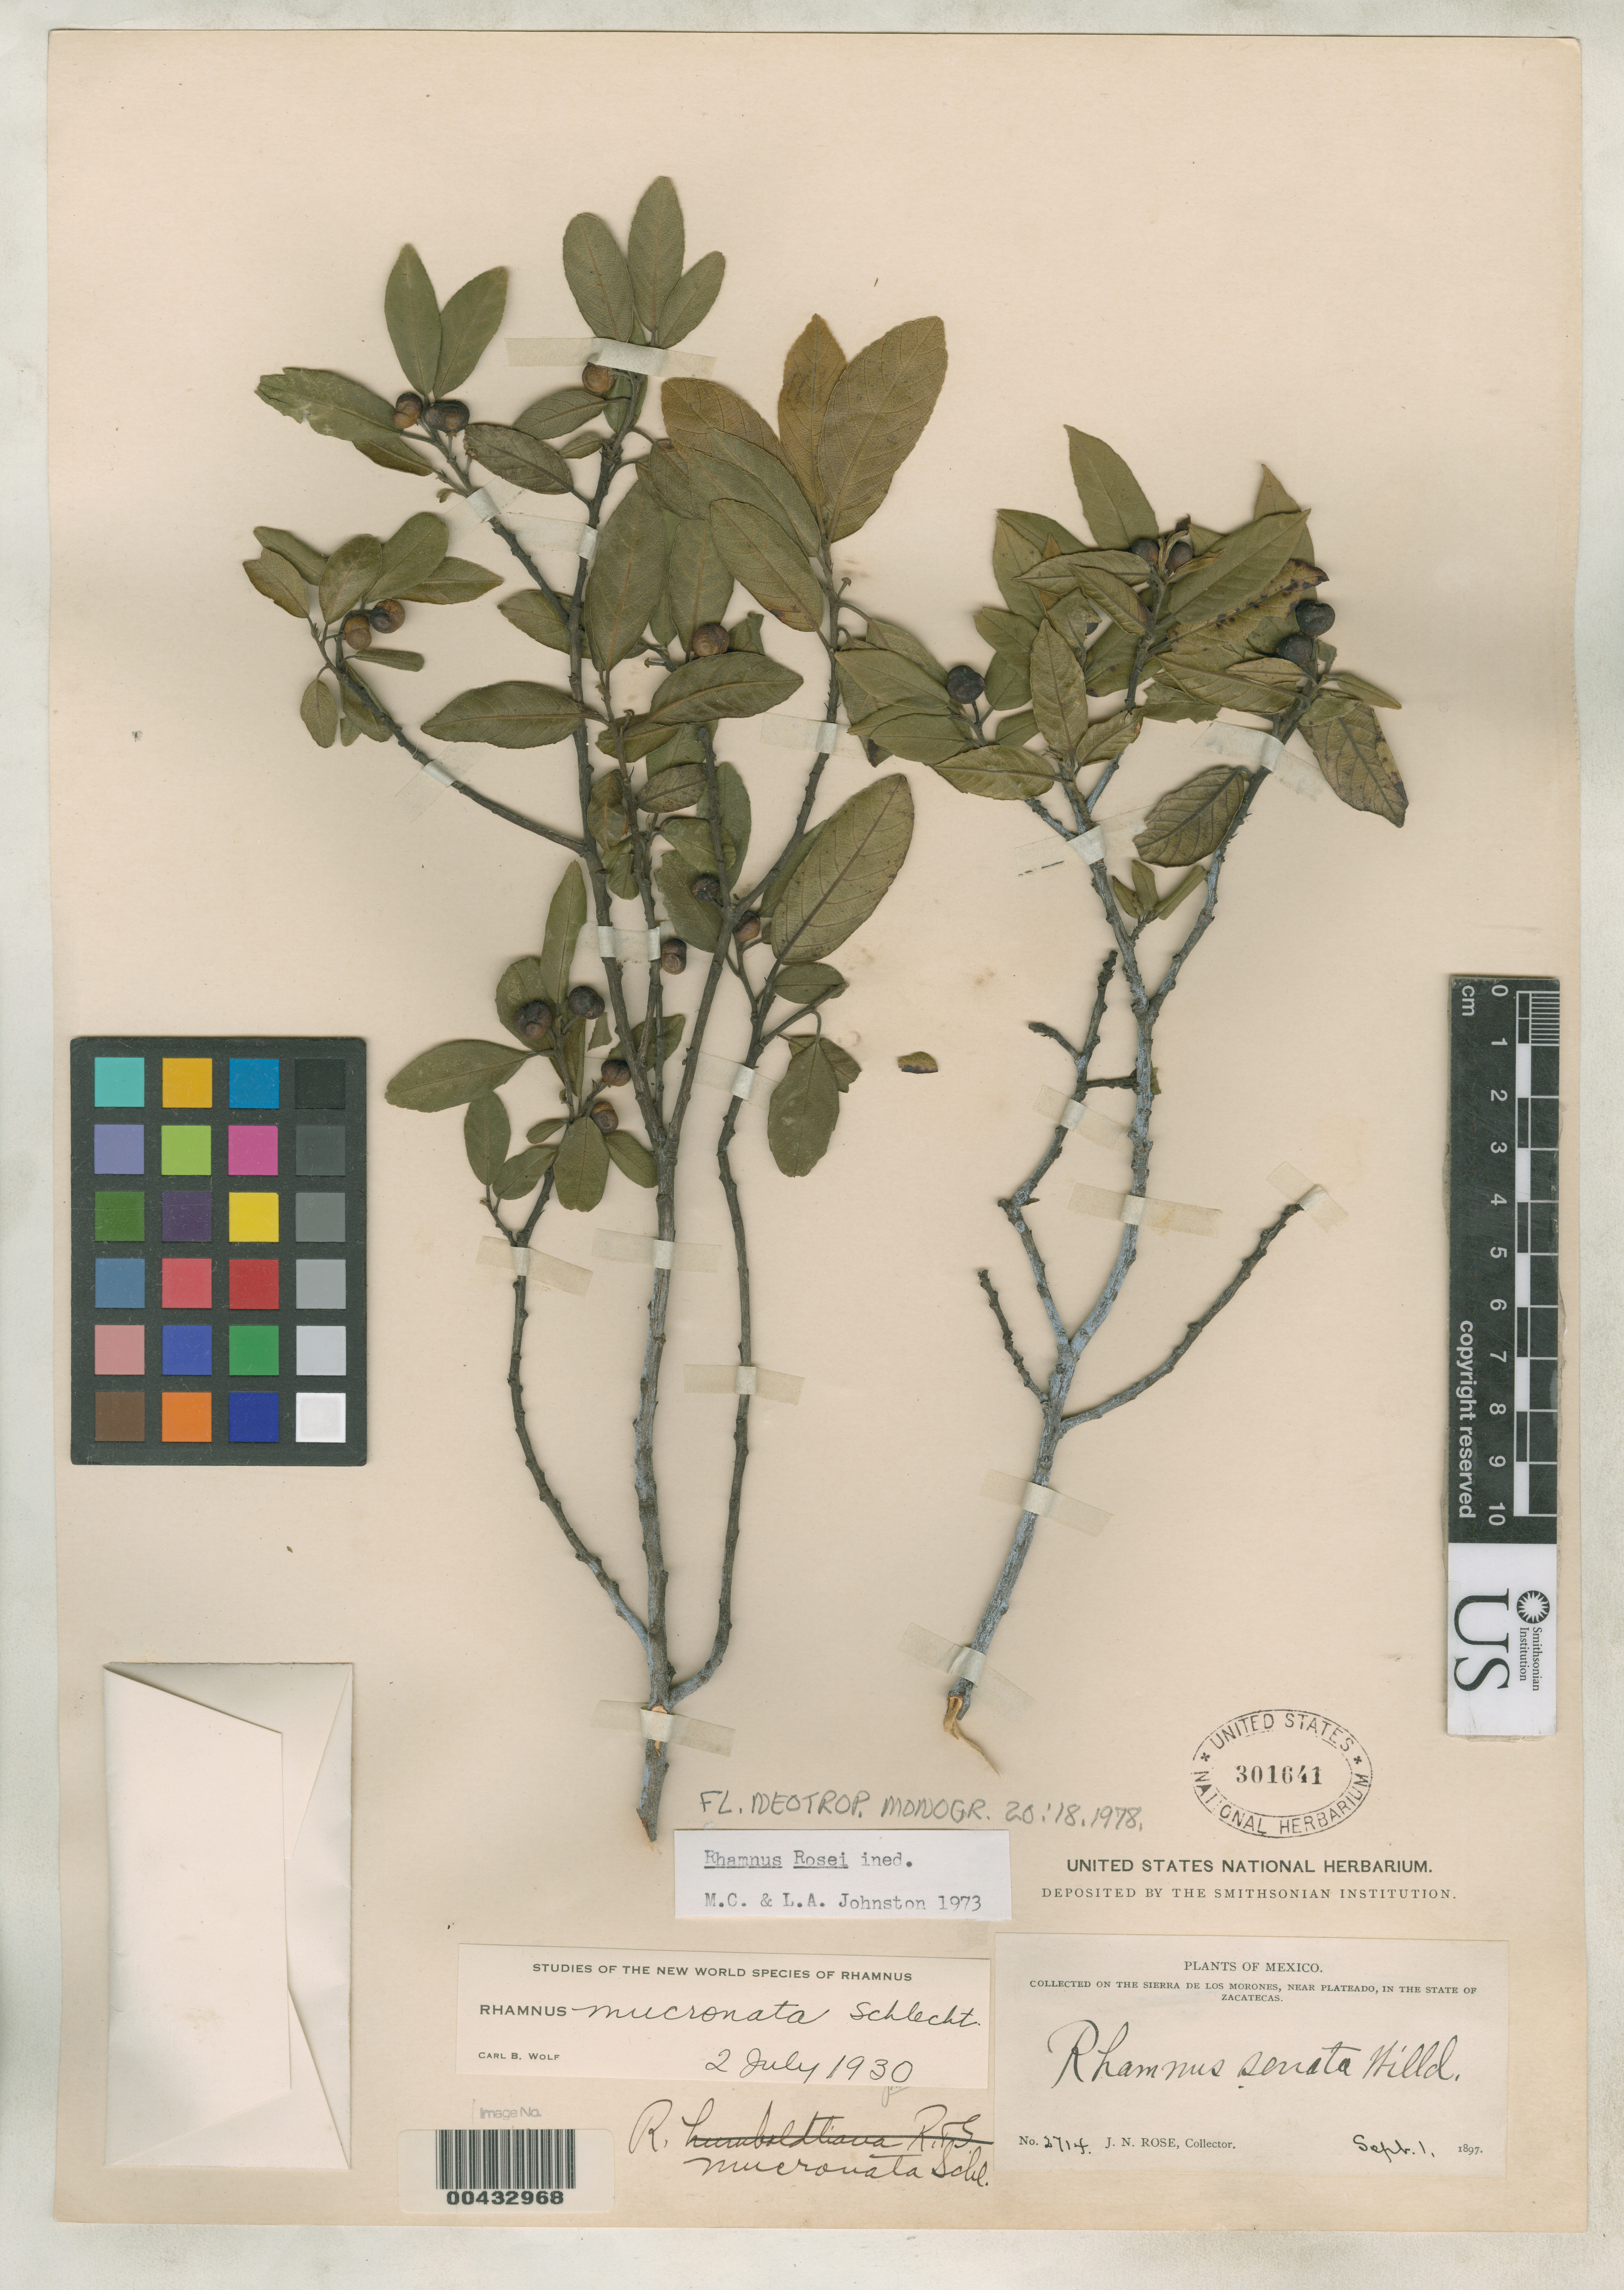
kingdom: Plantae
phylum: Tracheophyta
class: Magnoliopsida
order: Rosales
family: Rhamnaceae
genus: Rhamnus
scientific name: Rhamnus rosei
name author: M.C. Johnst. & L.A. Johnst.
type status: Holotype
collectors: J. N. Rose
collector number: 2714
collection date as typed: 01 Sep 1897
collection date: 1897-09-01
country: Mexico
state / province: Zacatecas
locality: Sierra de Los Morones, near Plateado.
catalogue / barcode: US 301641